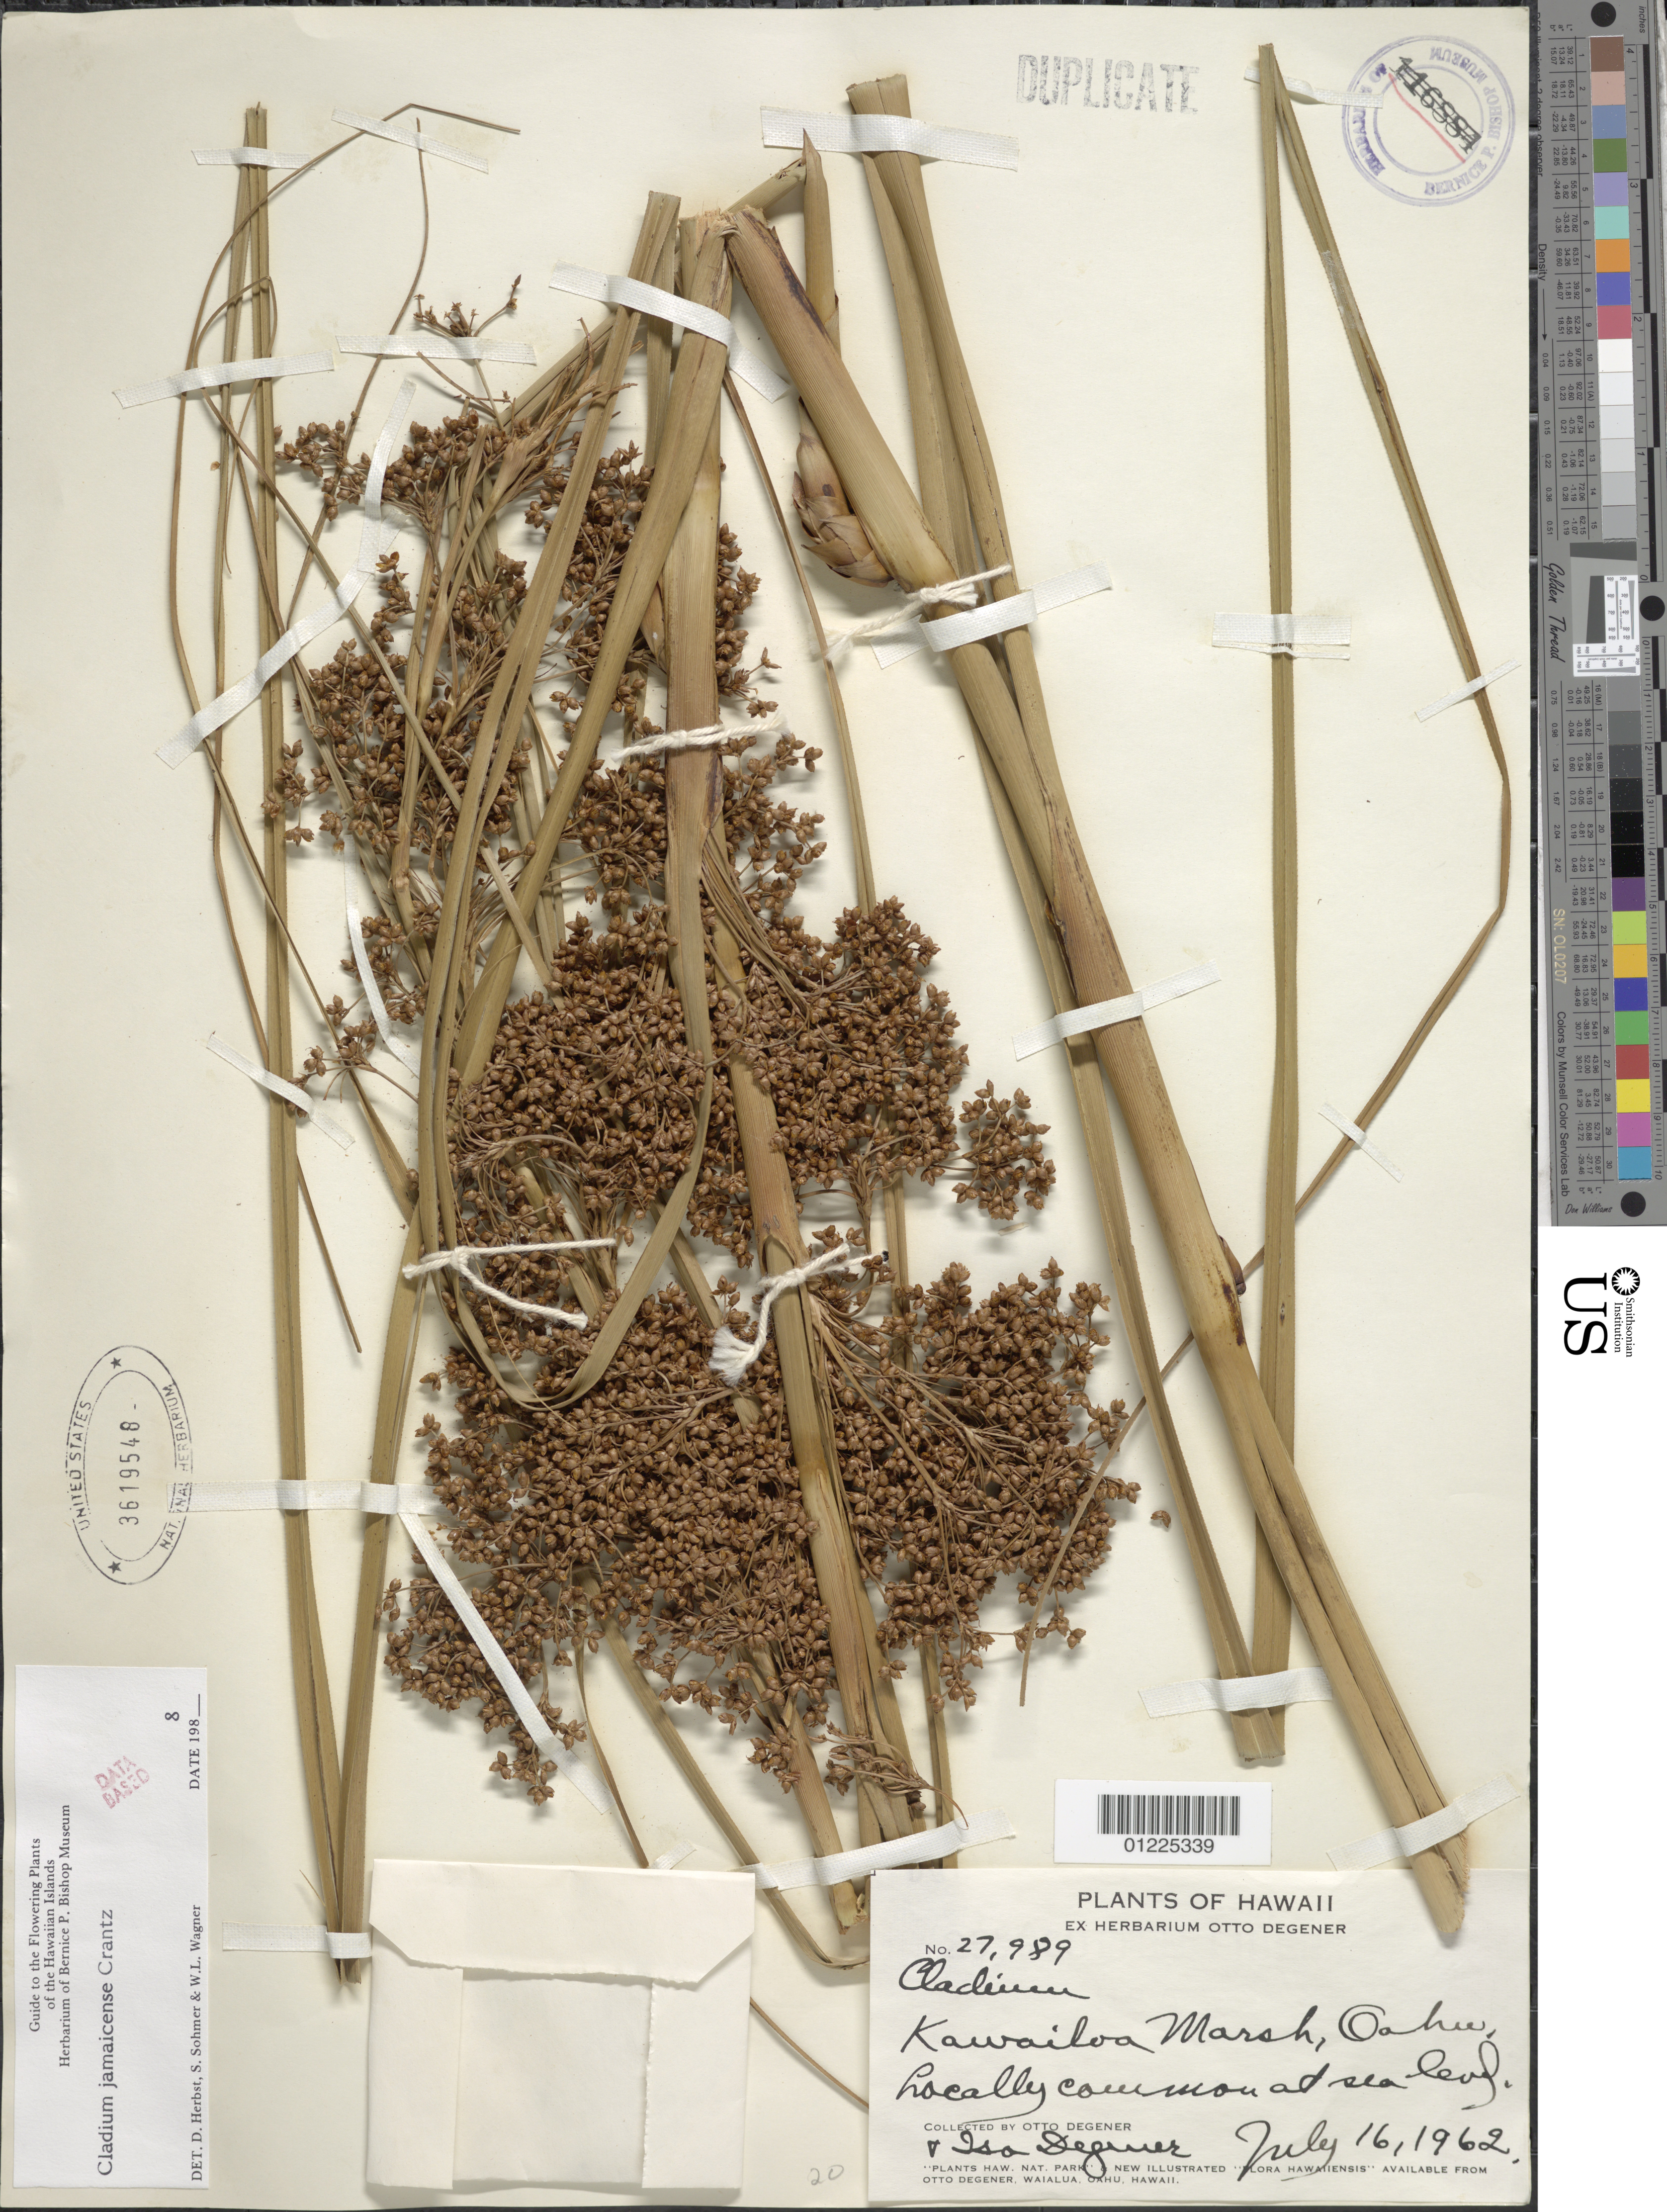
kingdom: Plantae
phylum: Tracheophyta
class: Liliopsida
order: Poales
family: Cyperaceae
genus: Cladium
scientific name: Cladium jamaicense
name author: Crantz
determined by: Herbst, D. R.; Sohmer, S. H.; Wagner, W. L.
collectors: O. Degener & I. Degener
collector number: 27.989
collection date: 1962-07-16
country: United States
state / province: Hawaii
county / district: Honolulu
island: Oahu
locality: Kawailoa Marsh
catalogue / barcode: US 3619548